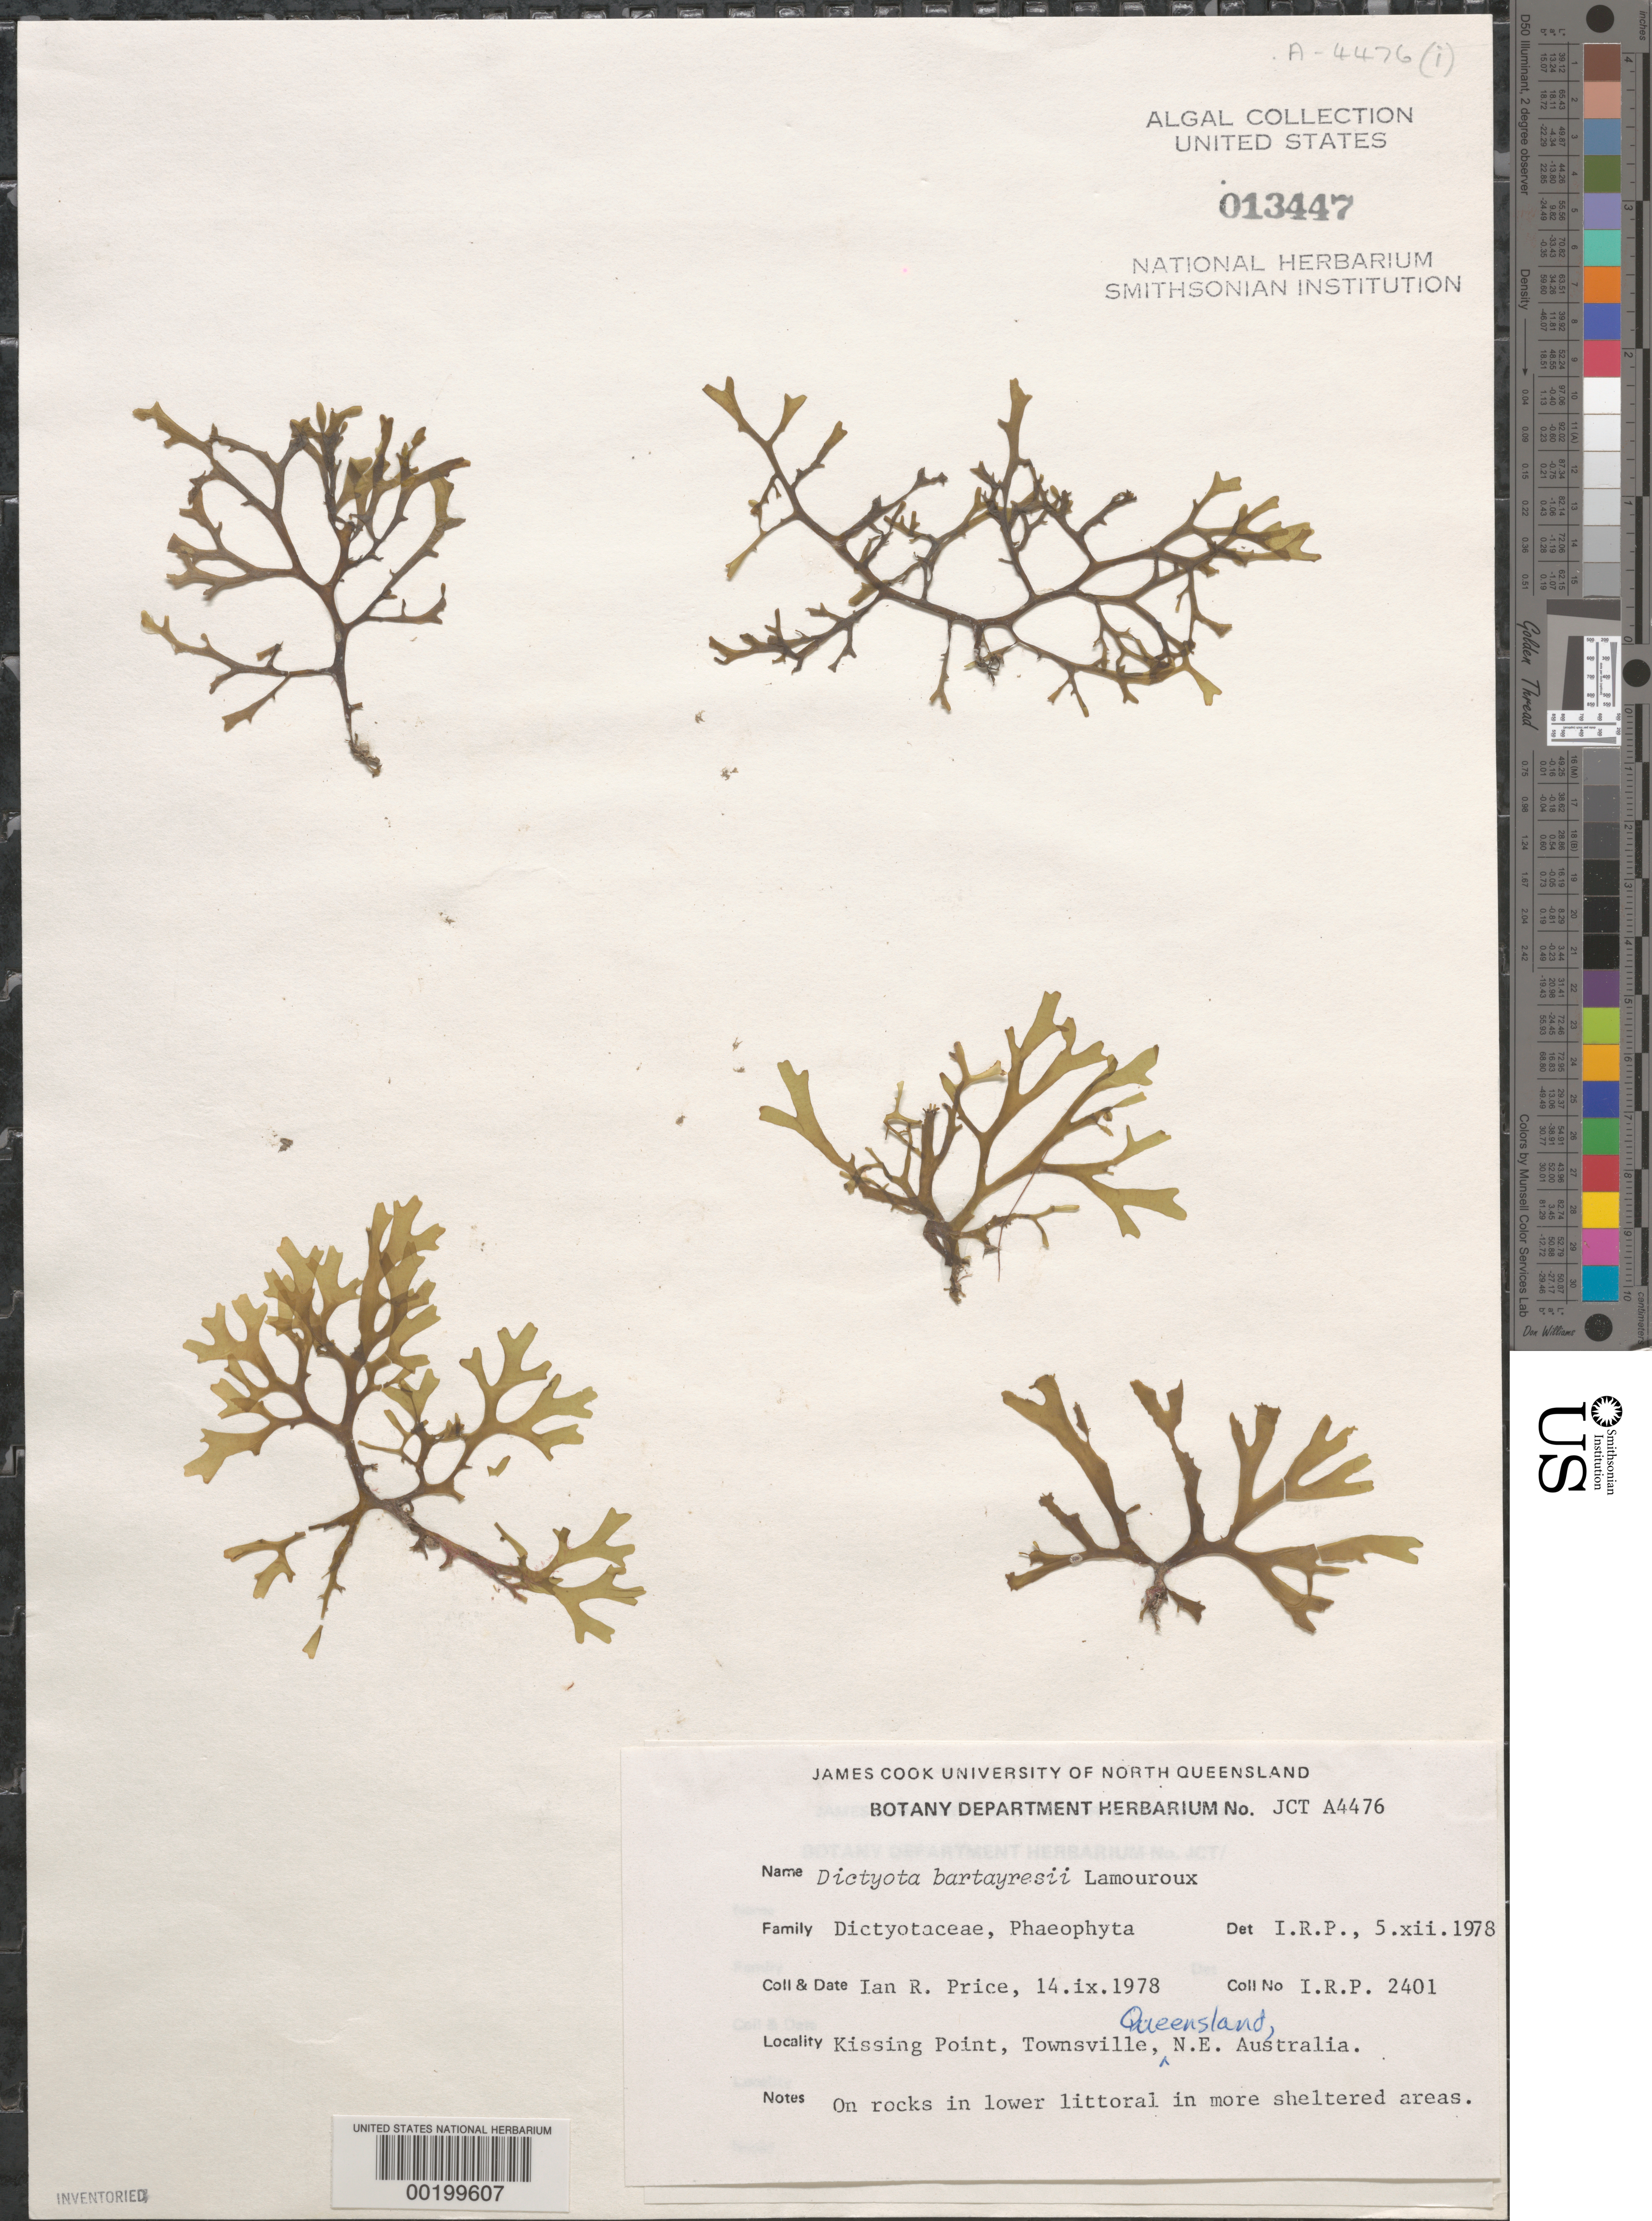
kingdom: Chromista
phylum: Ochrophyta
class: Phaeophyceae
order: Dictyotales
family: Dictyotaceae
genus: Dictyota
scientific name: Dictyota bartayresiana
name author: J.V.Lamouroux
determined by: Price, I. R.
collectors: I. Price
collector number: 2401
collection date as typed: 14 Sep 1978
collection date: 1978-09-14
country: Australia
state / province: Queensland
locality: Kissing Point, Townsville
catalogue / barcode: US 13447